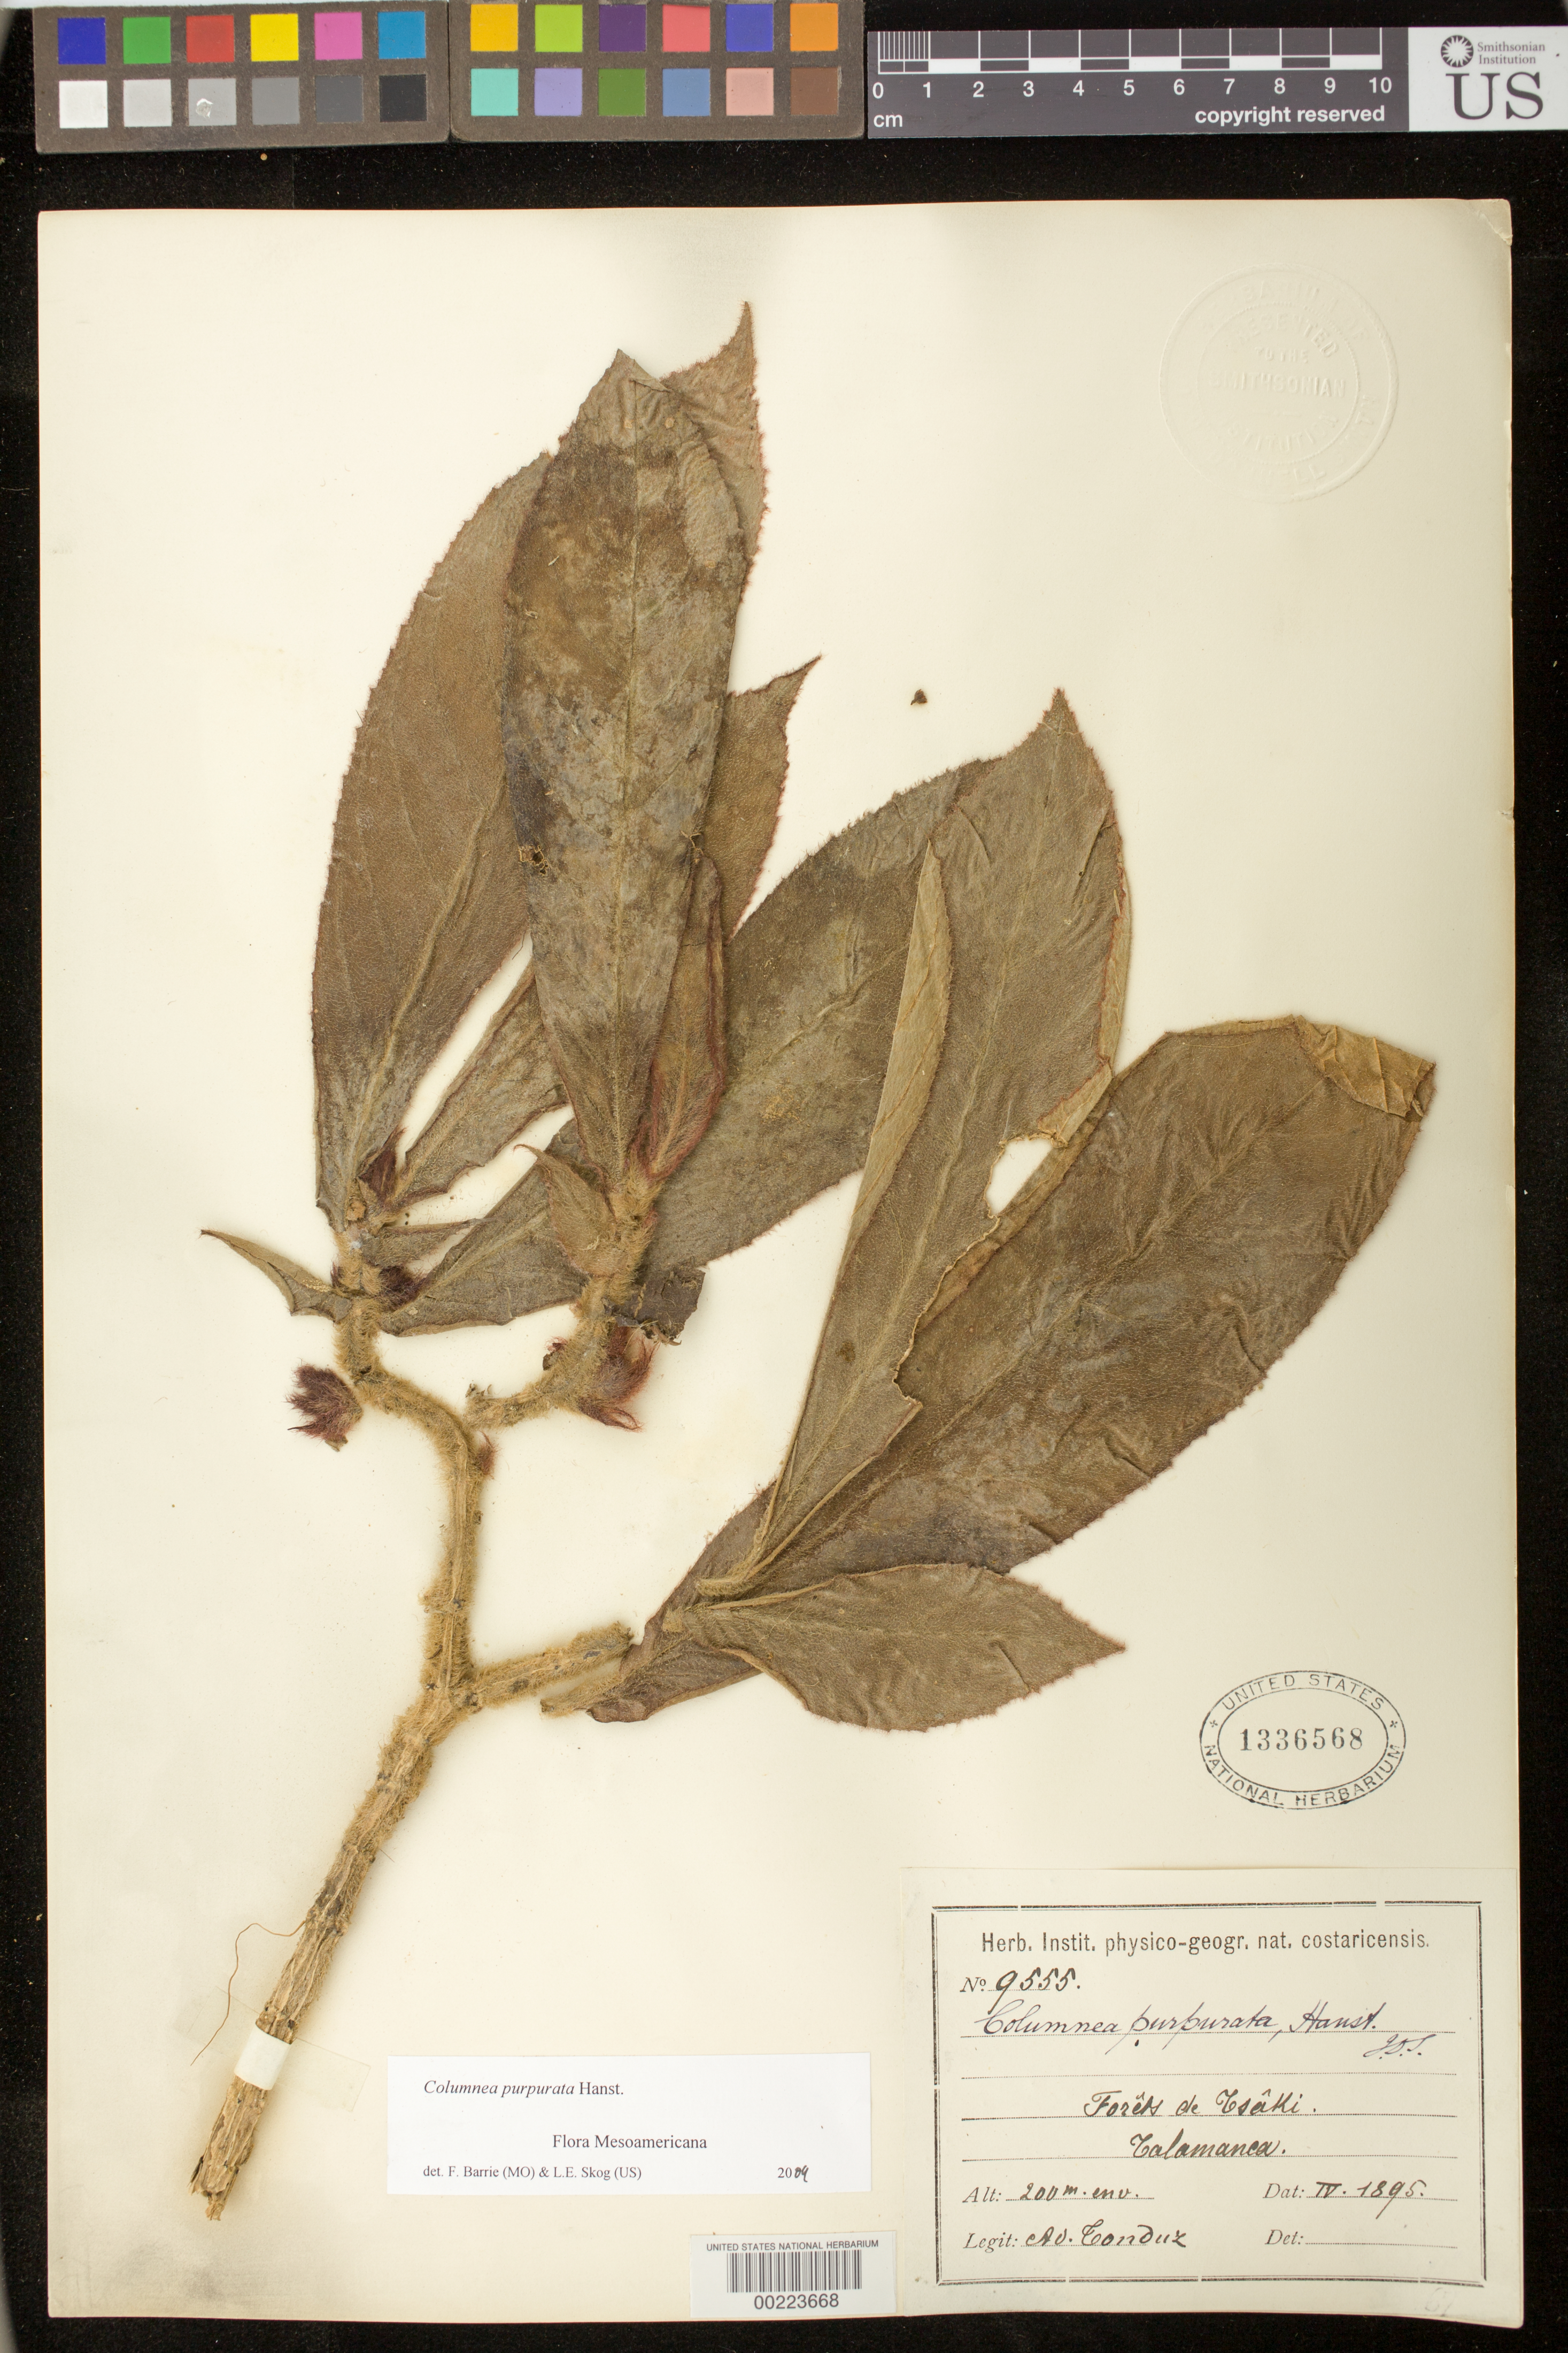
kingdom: Plantae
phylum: Tracheophyta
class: Magnoliopsida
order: Lamiales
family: Gesneriaceae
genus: Columnea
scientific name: Columnea purpurata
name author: Hanst.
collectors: A. Tonduz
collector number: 9555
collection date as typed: Apr 1895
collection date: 1895-04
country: Costa Rica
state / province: Limón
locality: Talamanca, Tsâki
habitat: Forêts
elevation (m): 200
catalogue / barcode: US 1336568